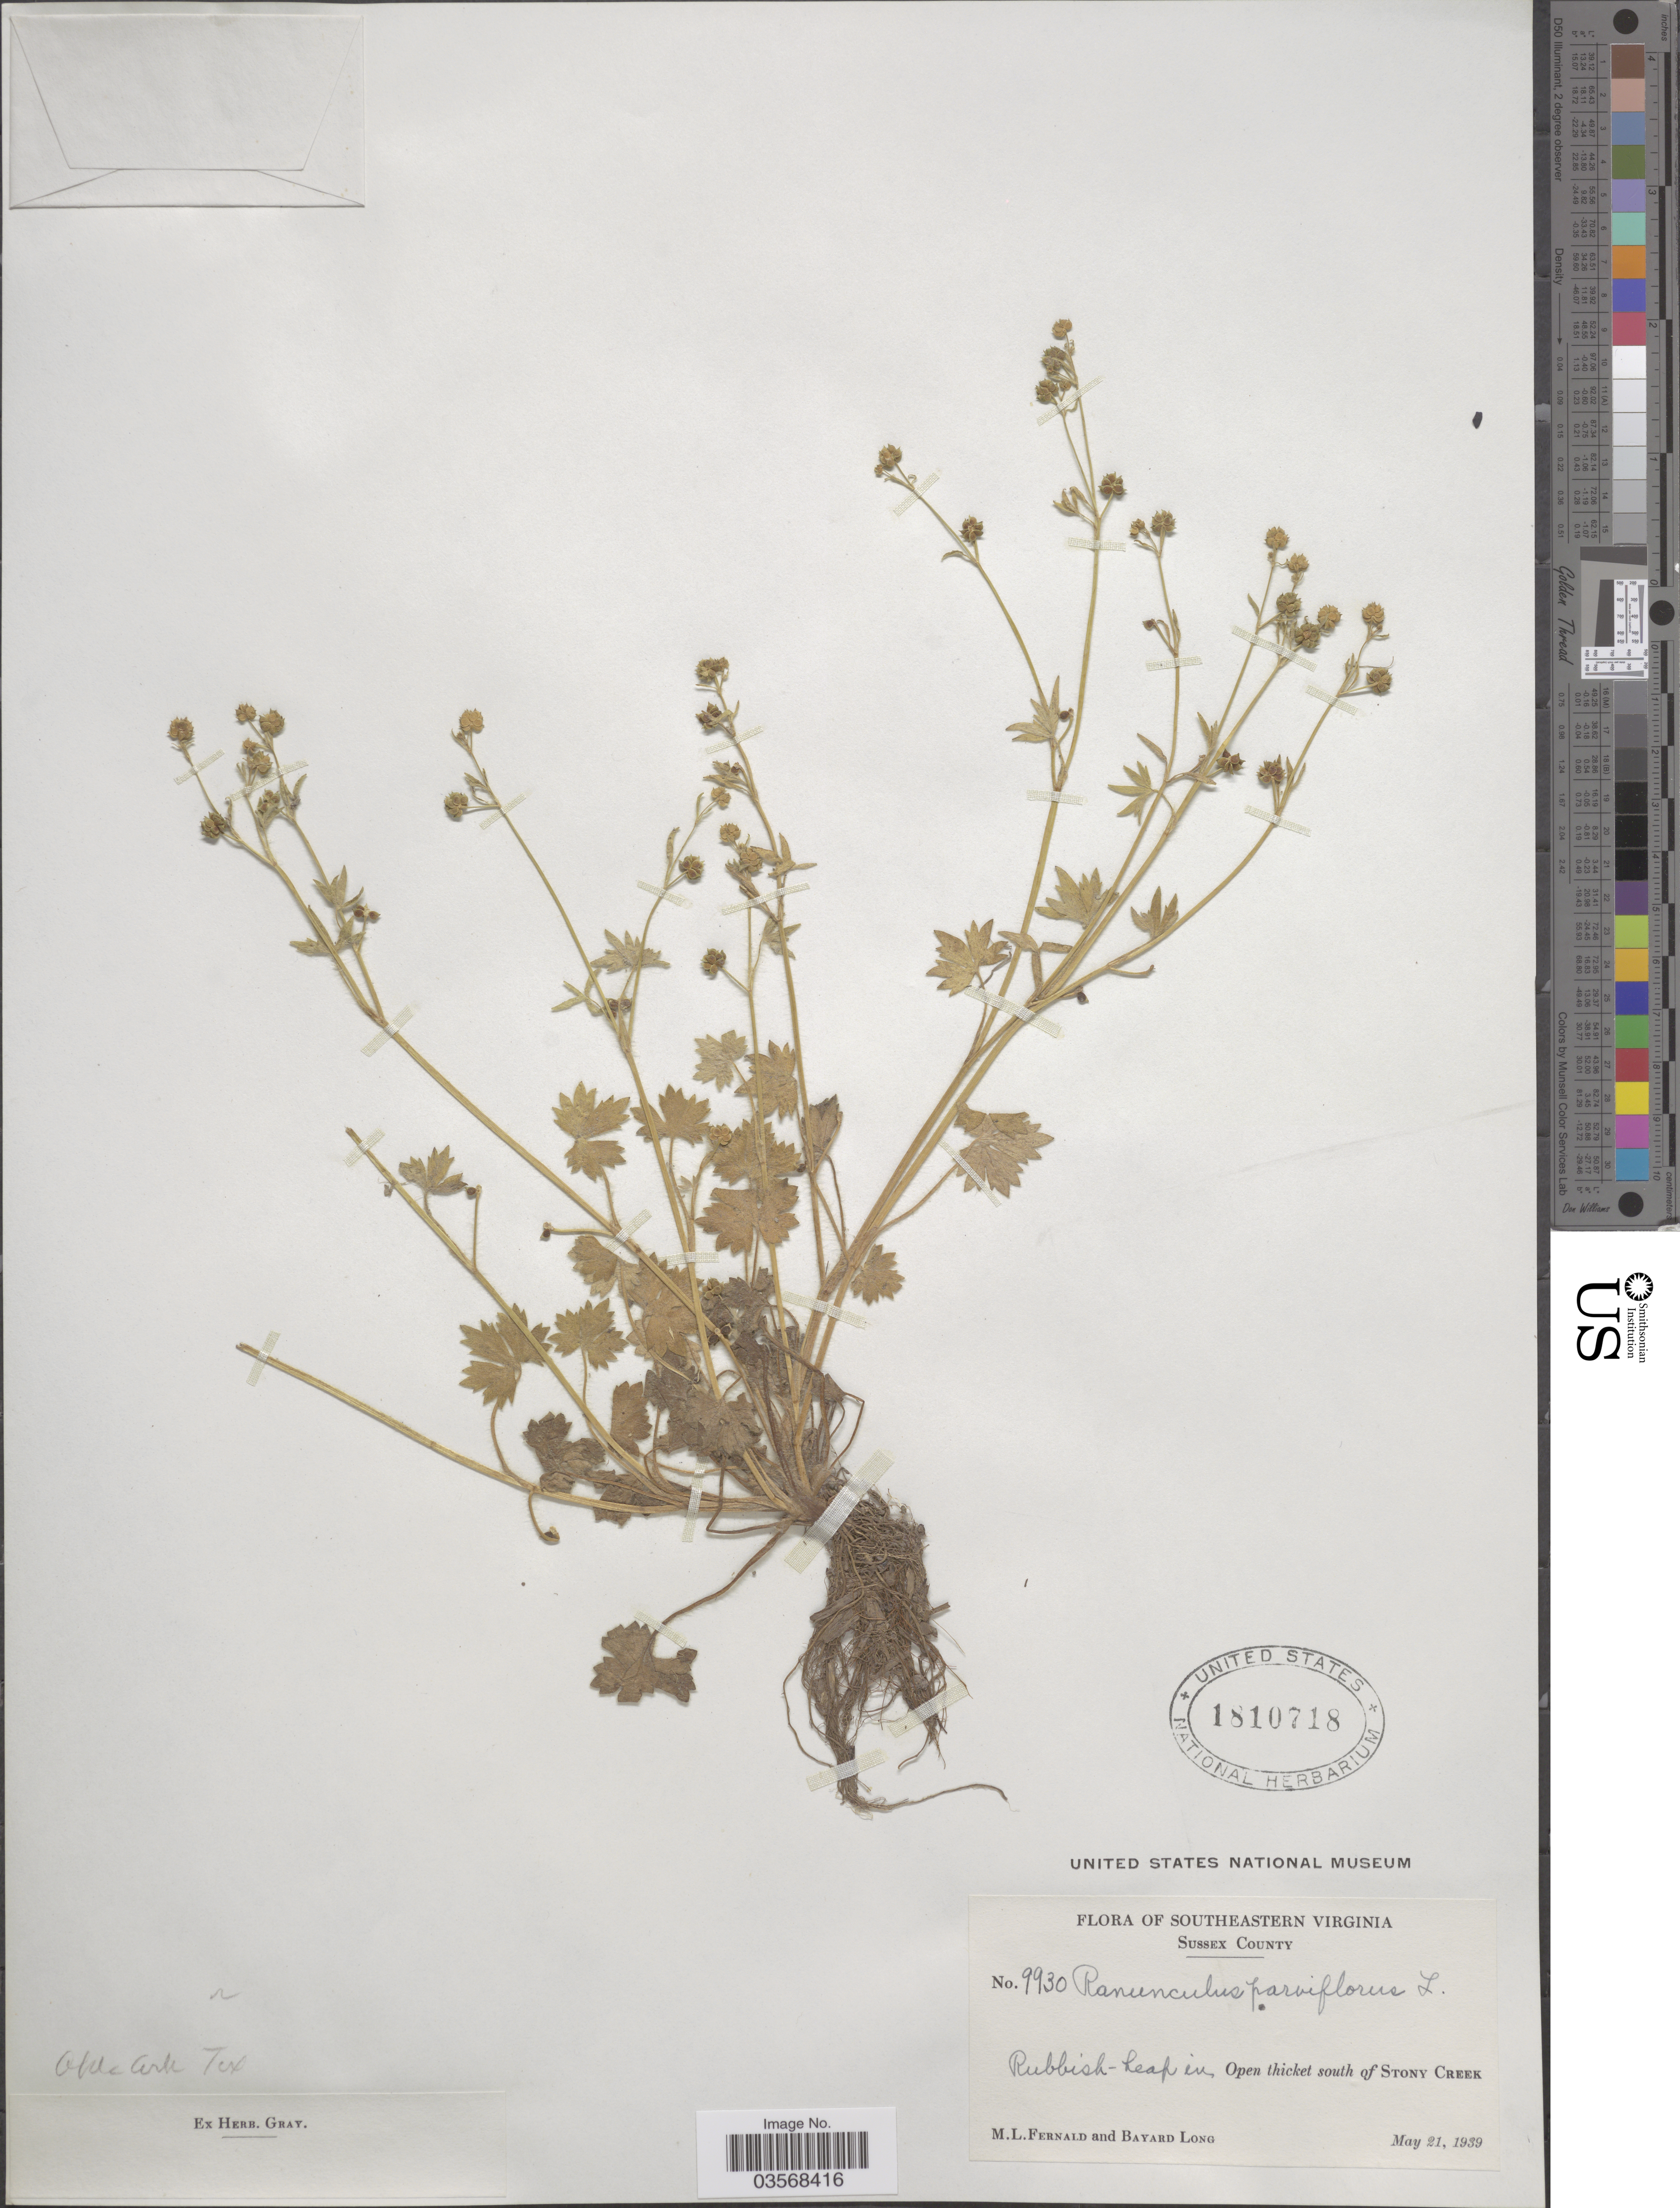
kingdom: Plantae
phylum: Tracheophyta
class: Magnoliopsida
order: Ranunculales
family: Ranunculaceae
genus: Ranunculus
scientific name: Ranunculus parviflorus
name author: L.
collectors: M. L. Fernald & B. Long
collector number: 9930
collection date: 1939-05-21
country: United States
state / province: Virginia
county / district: Sussex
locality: Southeastern Virginia. Sussex County. Open thicket south of Stony Creek.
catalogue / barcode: US 1810718